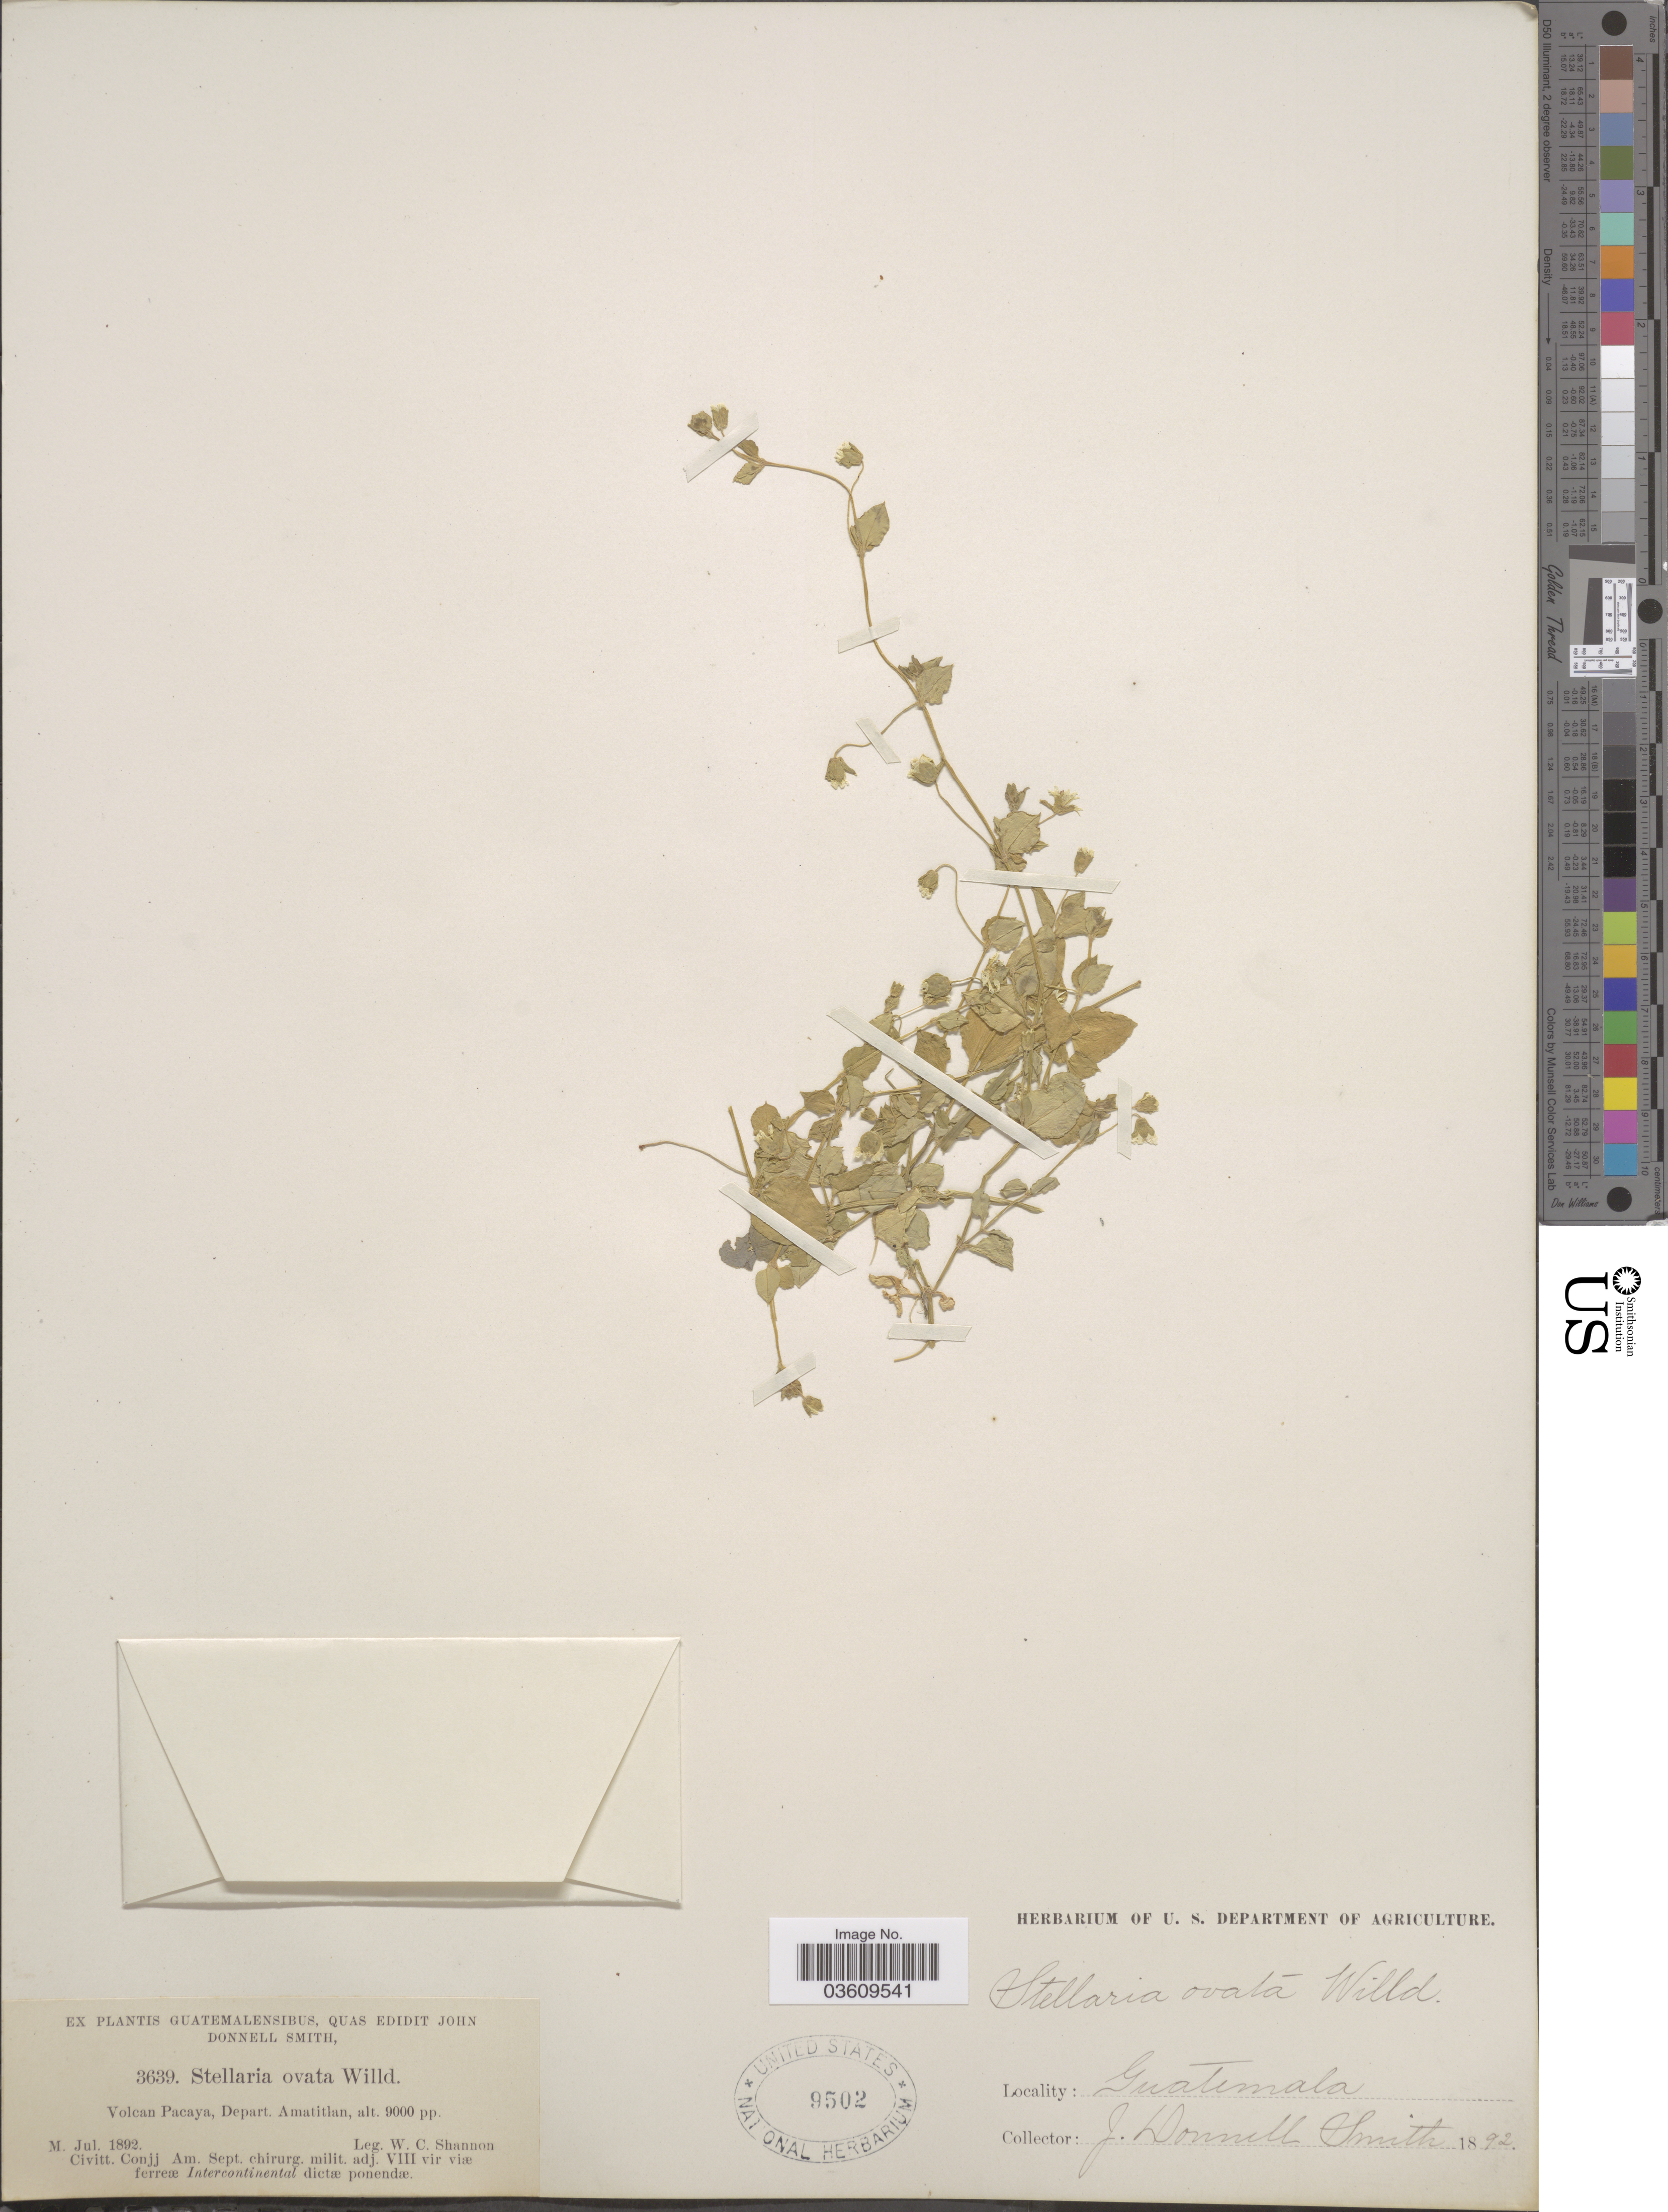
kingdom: Plantae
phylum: Tracheophyta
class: Magnoliopsida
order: Caryophyllales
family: Caryophyllaceae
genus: Stellaria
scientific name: Stellaria ovata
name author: Willd.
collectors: W. C. Shannon & J. Donnell Smith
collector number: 3639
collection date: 1892-07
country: Guatemala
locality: Volcan Pacaya, Depart. Amatitlan.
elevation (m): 2743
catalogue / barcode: US 9502